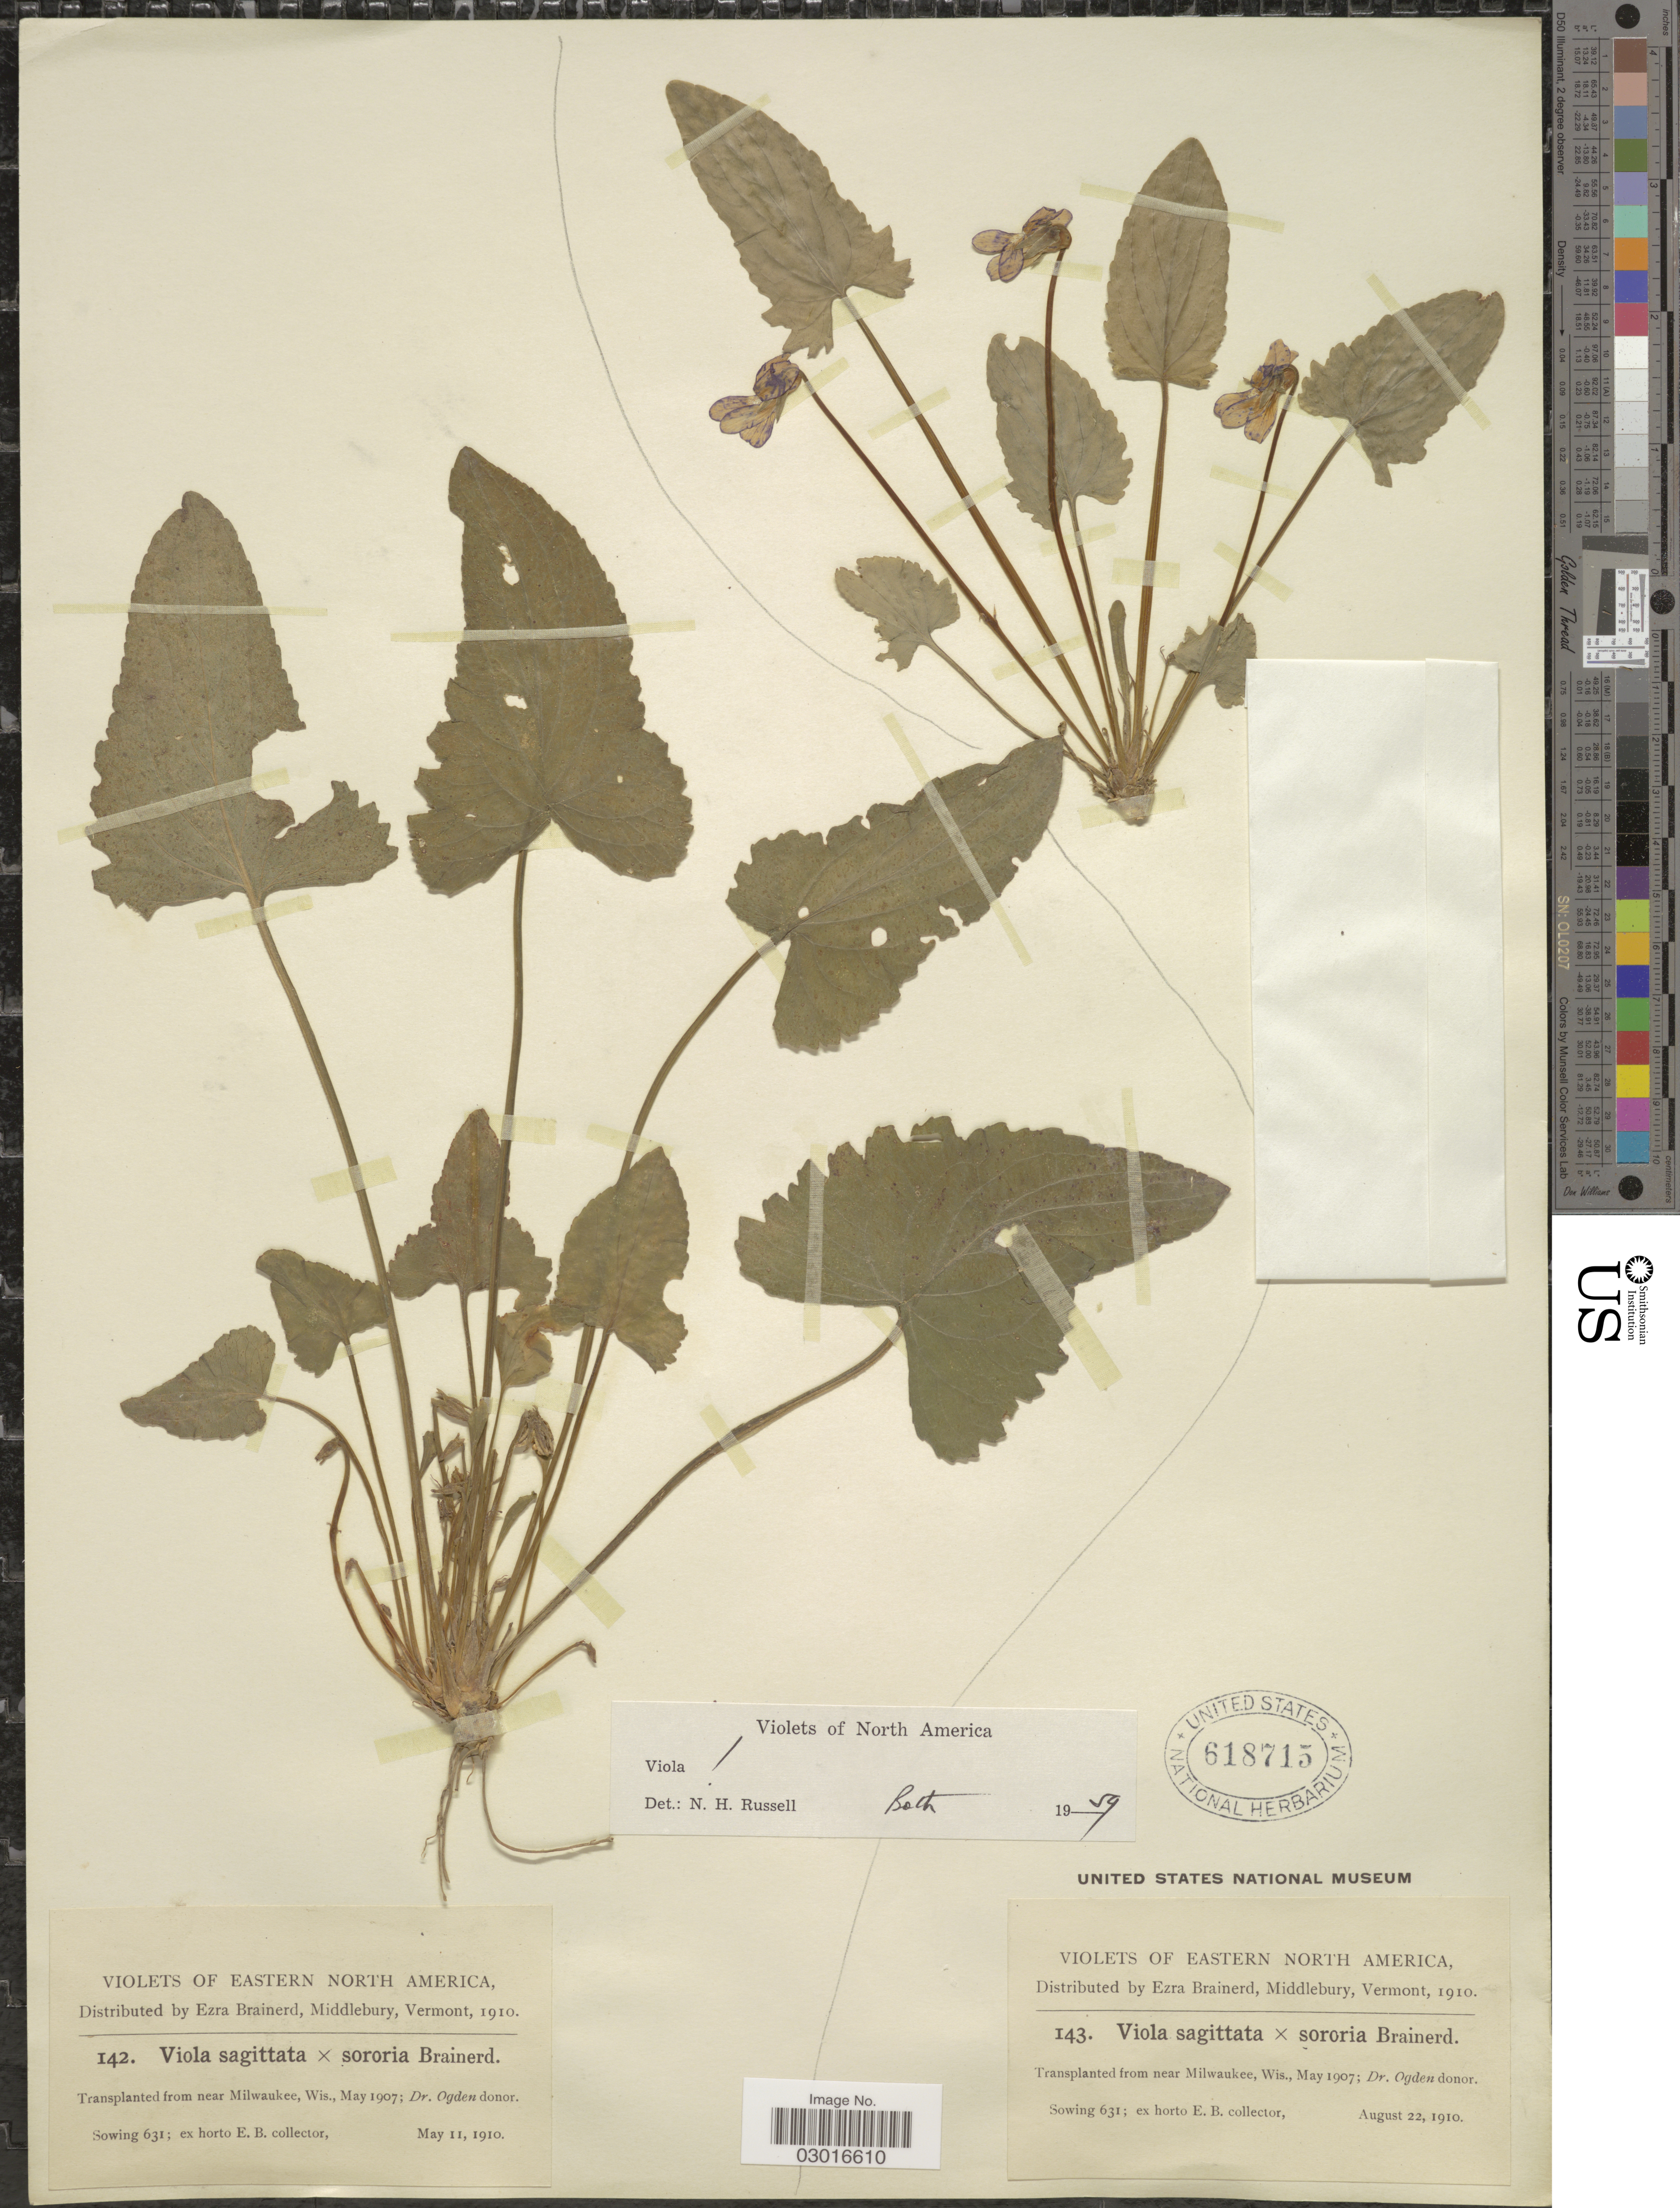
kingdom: Plantae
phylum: Tracheophyta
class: Magnoliopsida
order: Malpighiales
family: Violaceae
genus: Viola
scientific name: Viola sagittata x V. sororia Willd.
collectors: ex herb. Ezra Brainerd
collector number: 142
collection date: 1910-05-11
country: United States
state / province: Wisconsin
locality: Eastern North America. Transplanted from near Milwaukee, Wis.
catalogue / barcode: US 618715-2